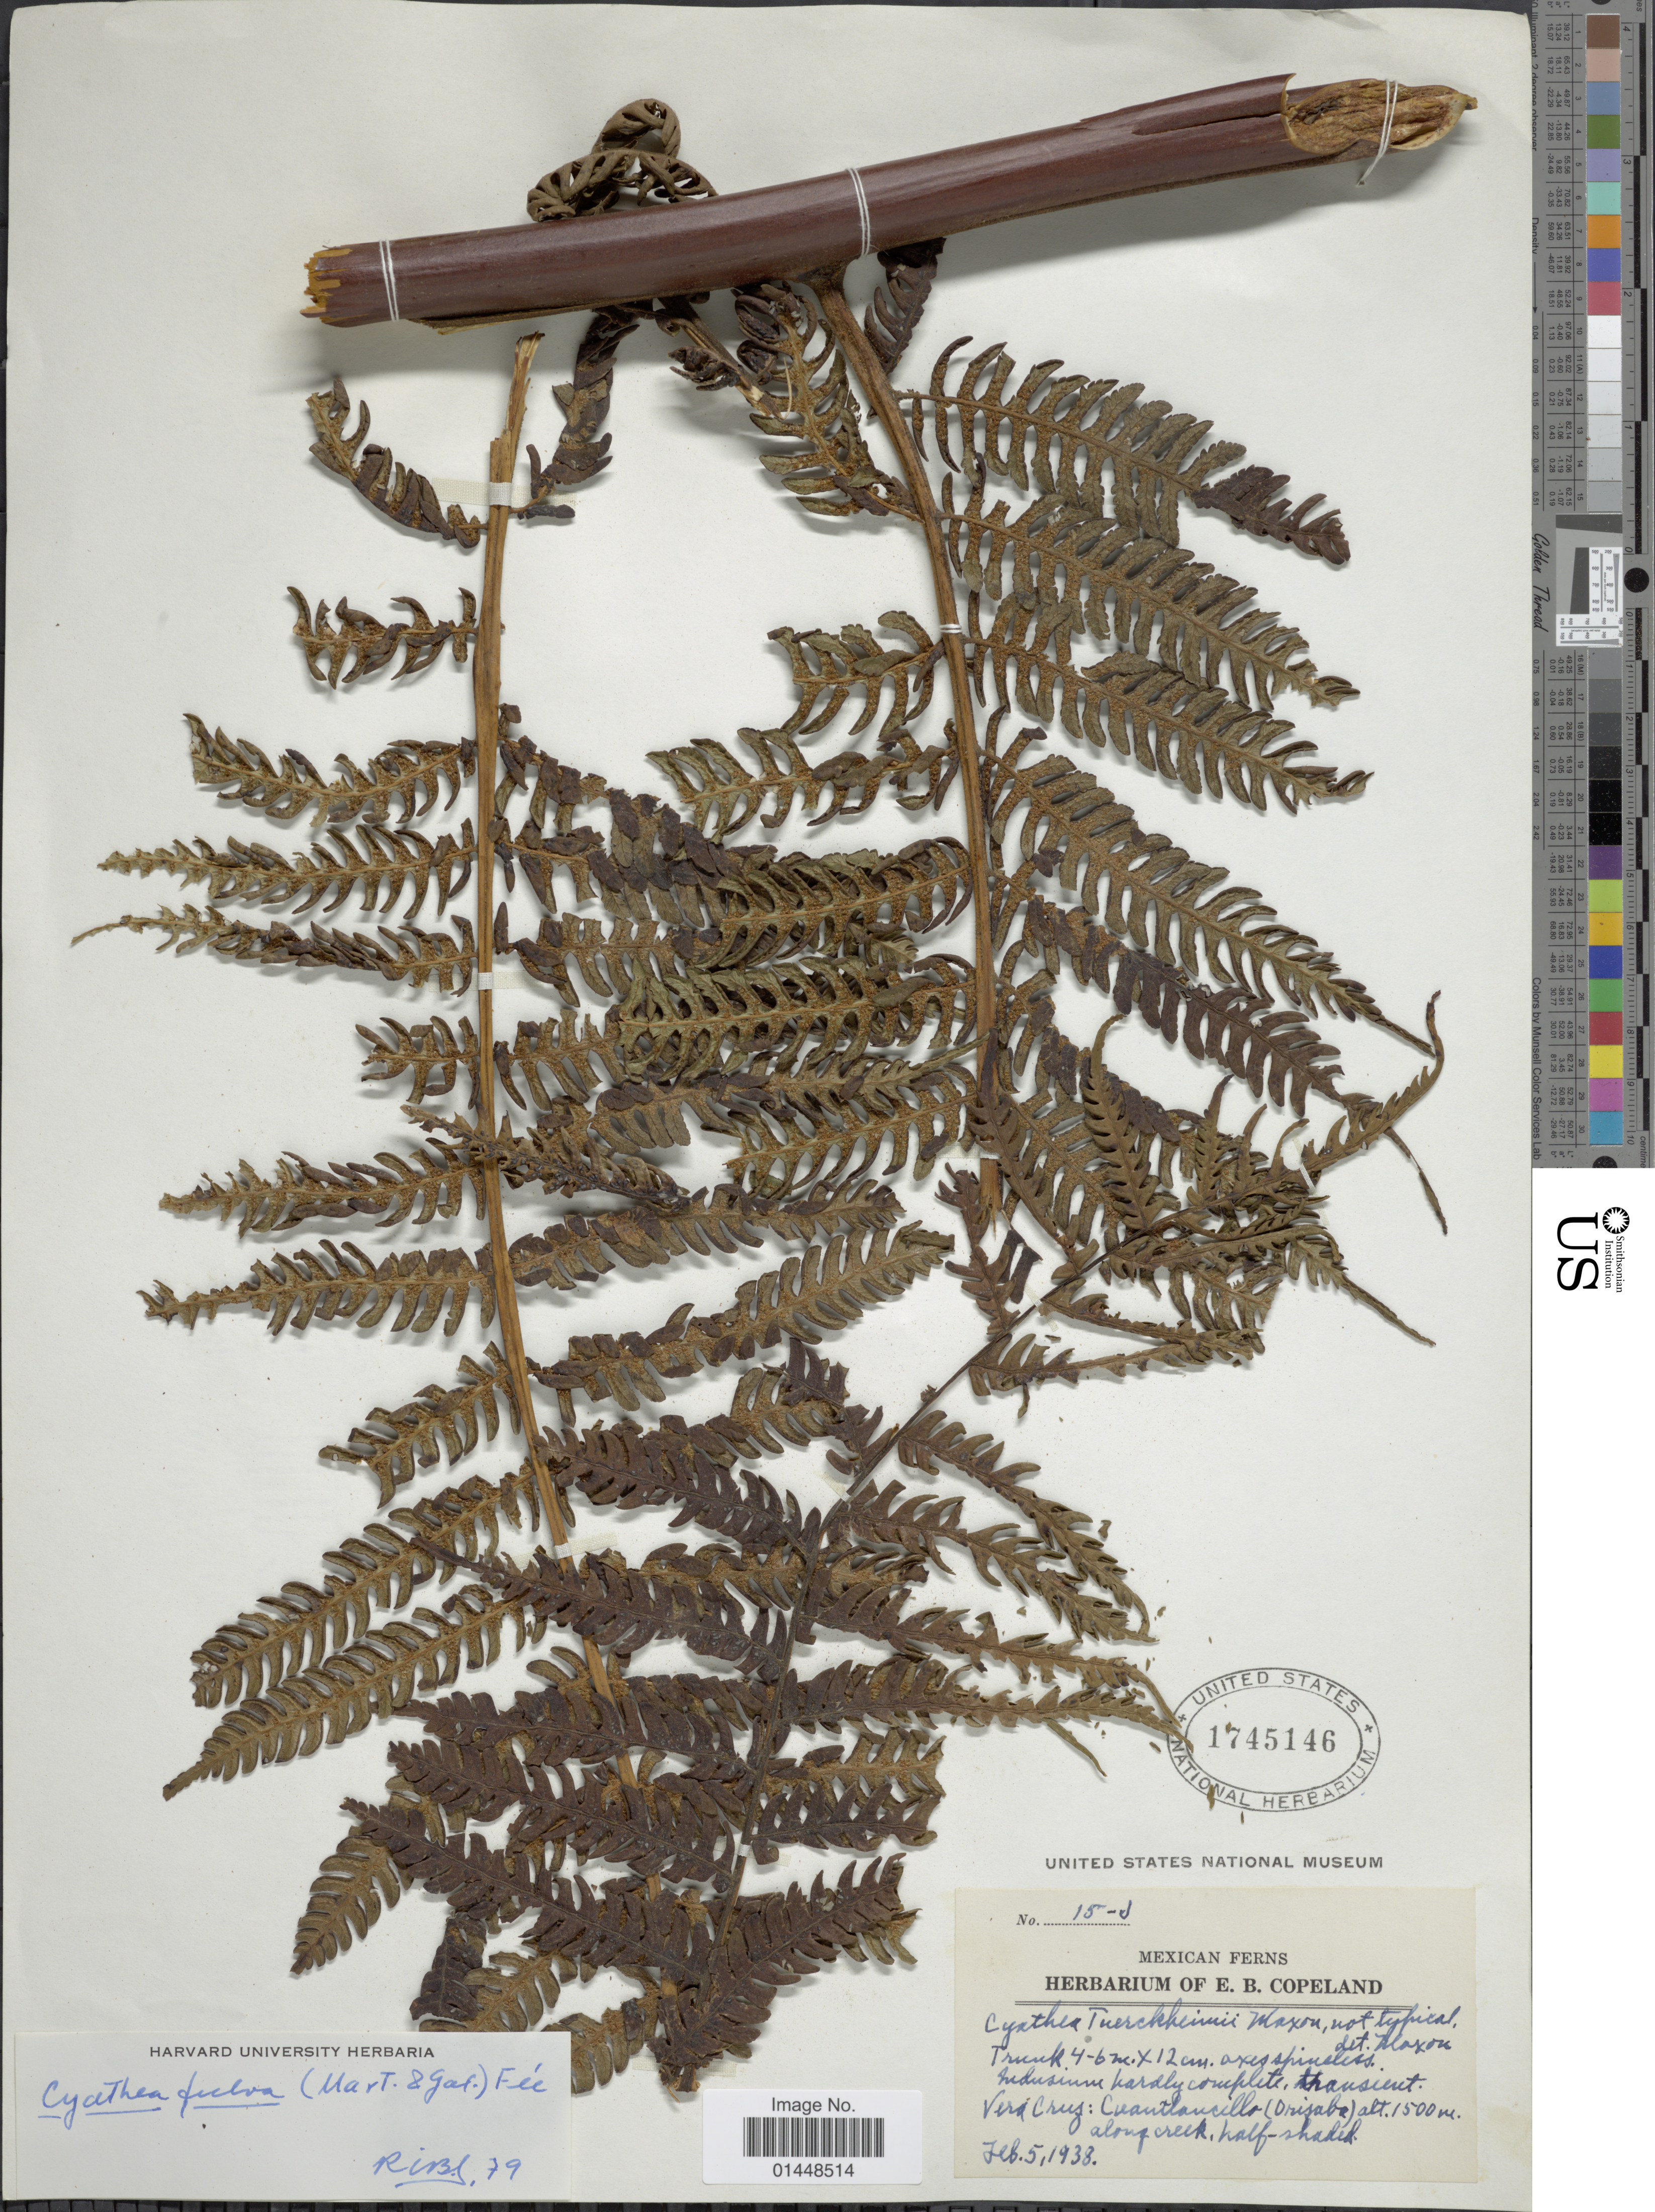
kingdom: Plantae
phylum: Tracheophyta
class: Polypodiopsida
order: Cyatheales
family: Cyatheaceae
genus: Cyathea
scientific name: Cyathea fulva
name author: (M. Martens & Galeotti) Fée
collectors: ex herb. E. B. Copeland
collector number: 15-J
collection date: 1938-02-05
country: Mexico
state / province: Veracruz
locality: Vera Cruz: Cuantlancillo (Orizaba)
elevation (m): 1500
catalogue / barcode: US 1745146